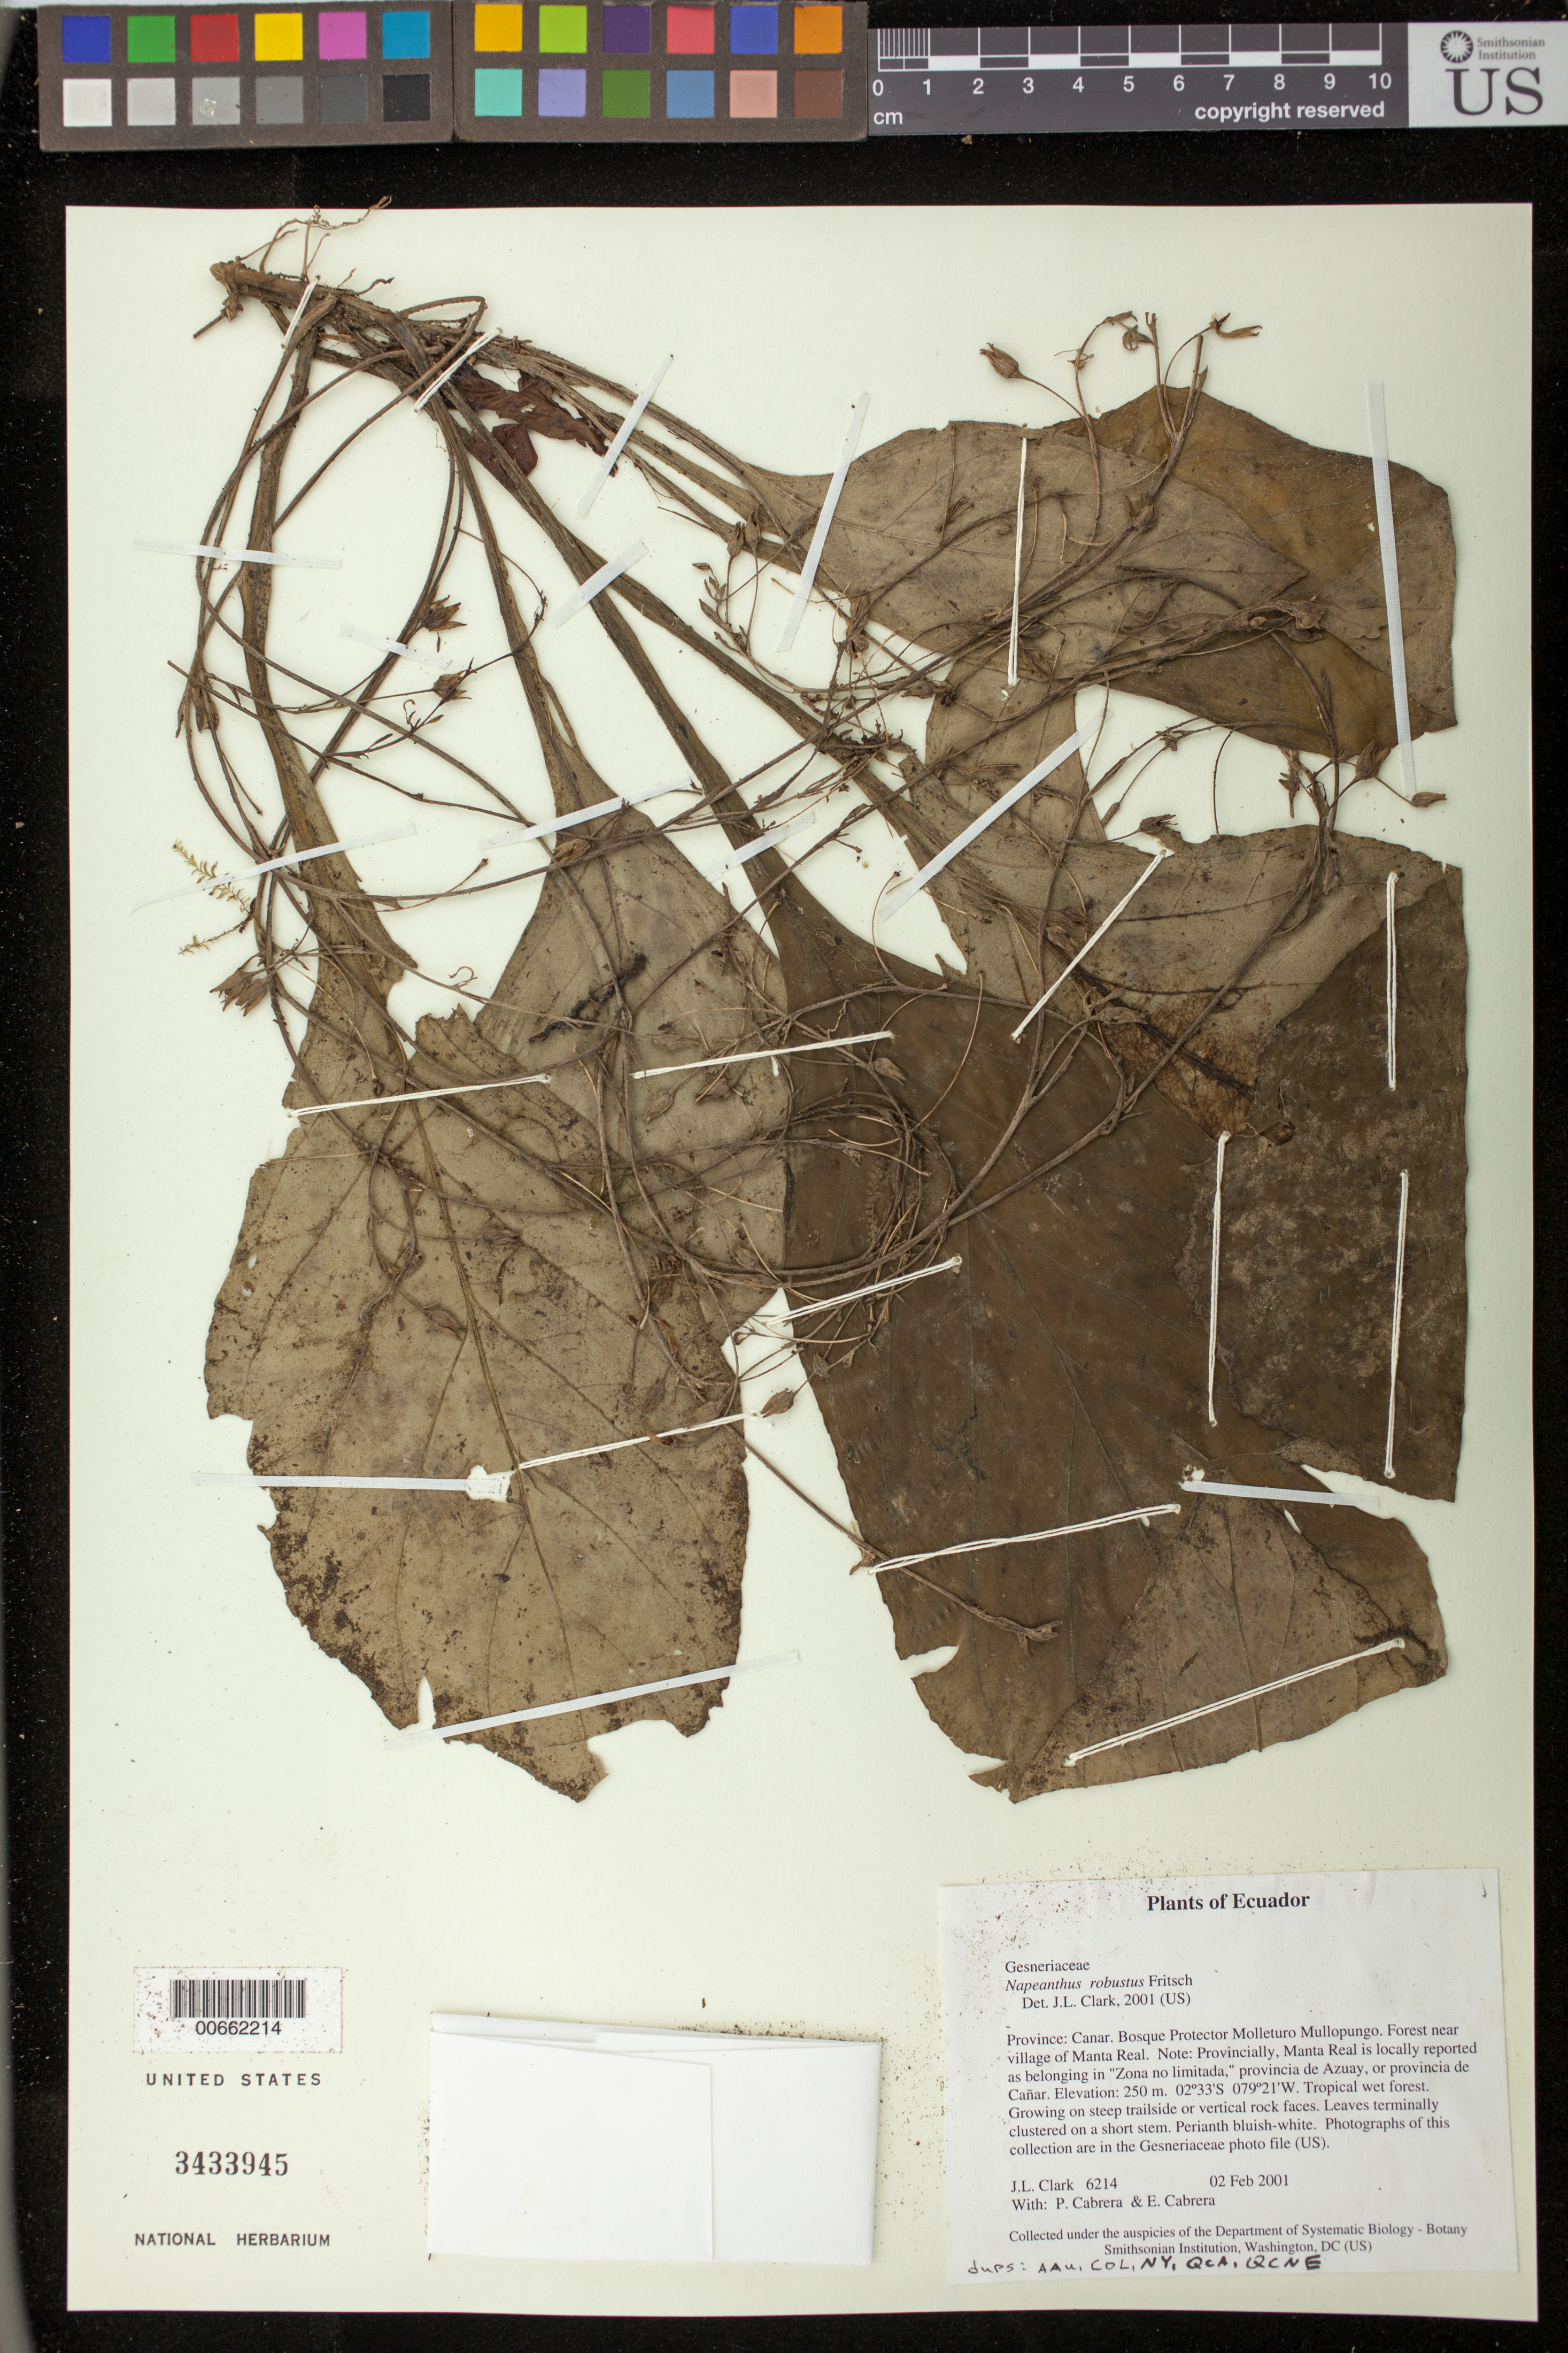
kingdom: Plantae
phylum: Tracheophyta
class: Magnoliopsida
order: Lamiales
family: Gesneriaceae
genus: Napeanthus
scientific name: Napeanthus robustus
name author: Fritsch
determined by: Clark, J. L., (SEL), The Marie Selby Botanical Garden (UNITED STATES)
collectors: J. L. Clark, P. Cabrera & E. Cabrera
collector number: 6214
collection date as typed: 02 Feb 2001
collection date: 2001-02-02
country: Ecuador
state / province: Cañar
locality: Bosque Protector Molleturo Mullopungo. Forest near village of Manta Real. Note: Provincially, Manta Real is locally reported as belonging in "Zona no limitada," provincia de Azuay, or provincia de Cañar.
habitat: Tropical wet forest.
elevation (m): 250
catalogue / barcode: US 3433945